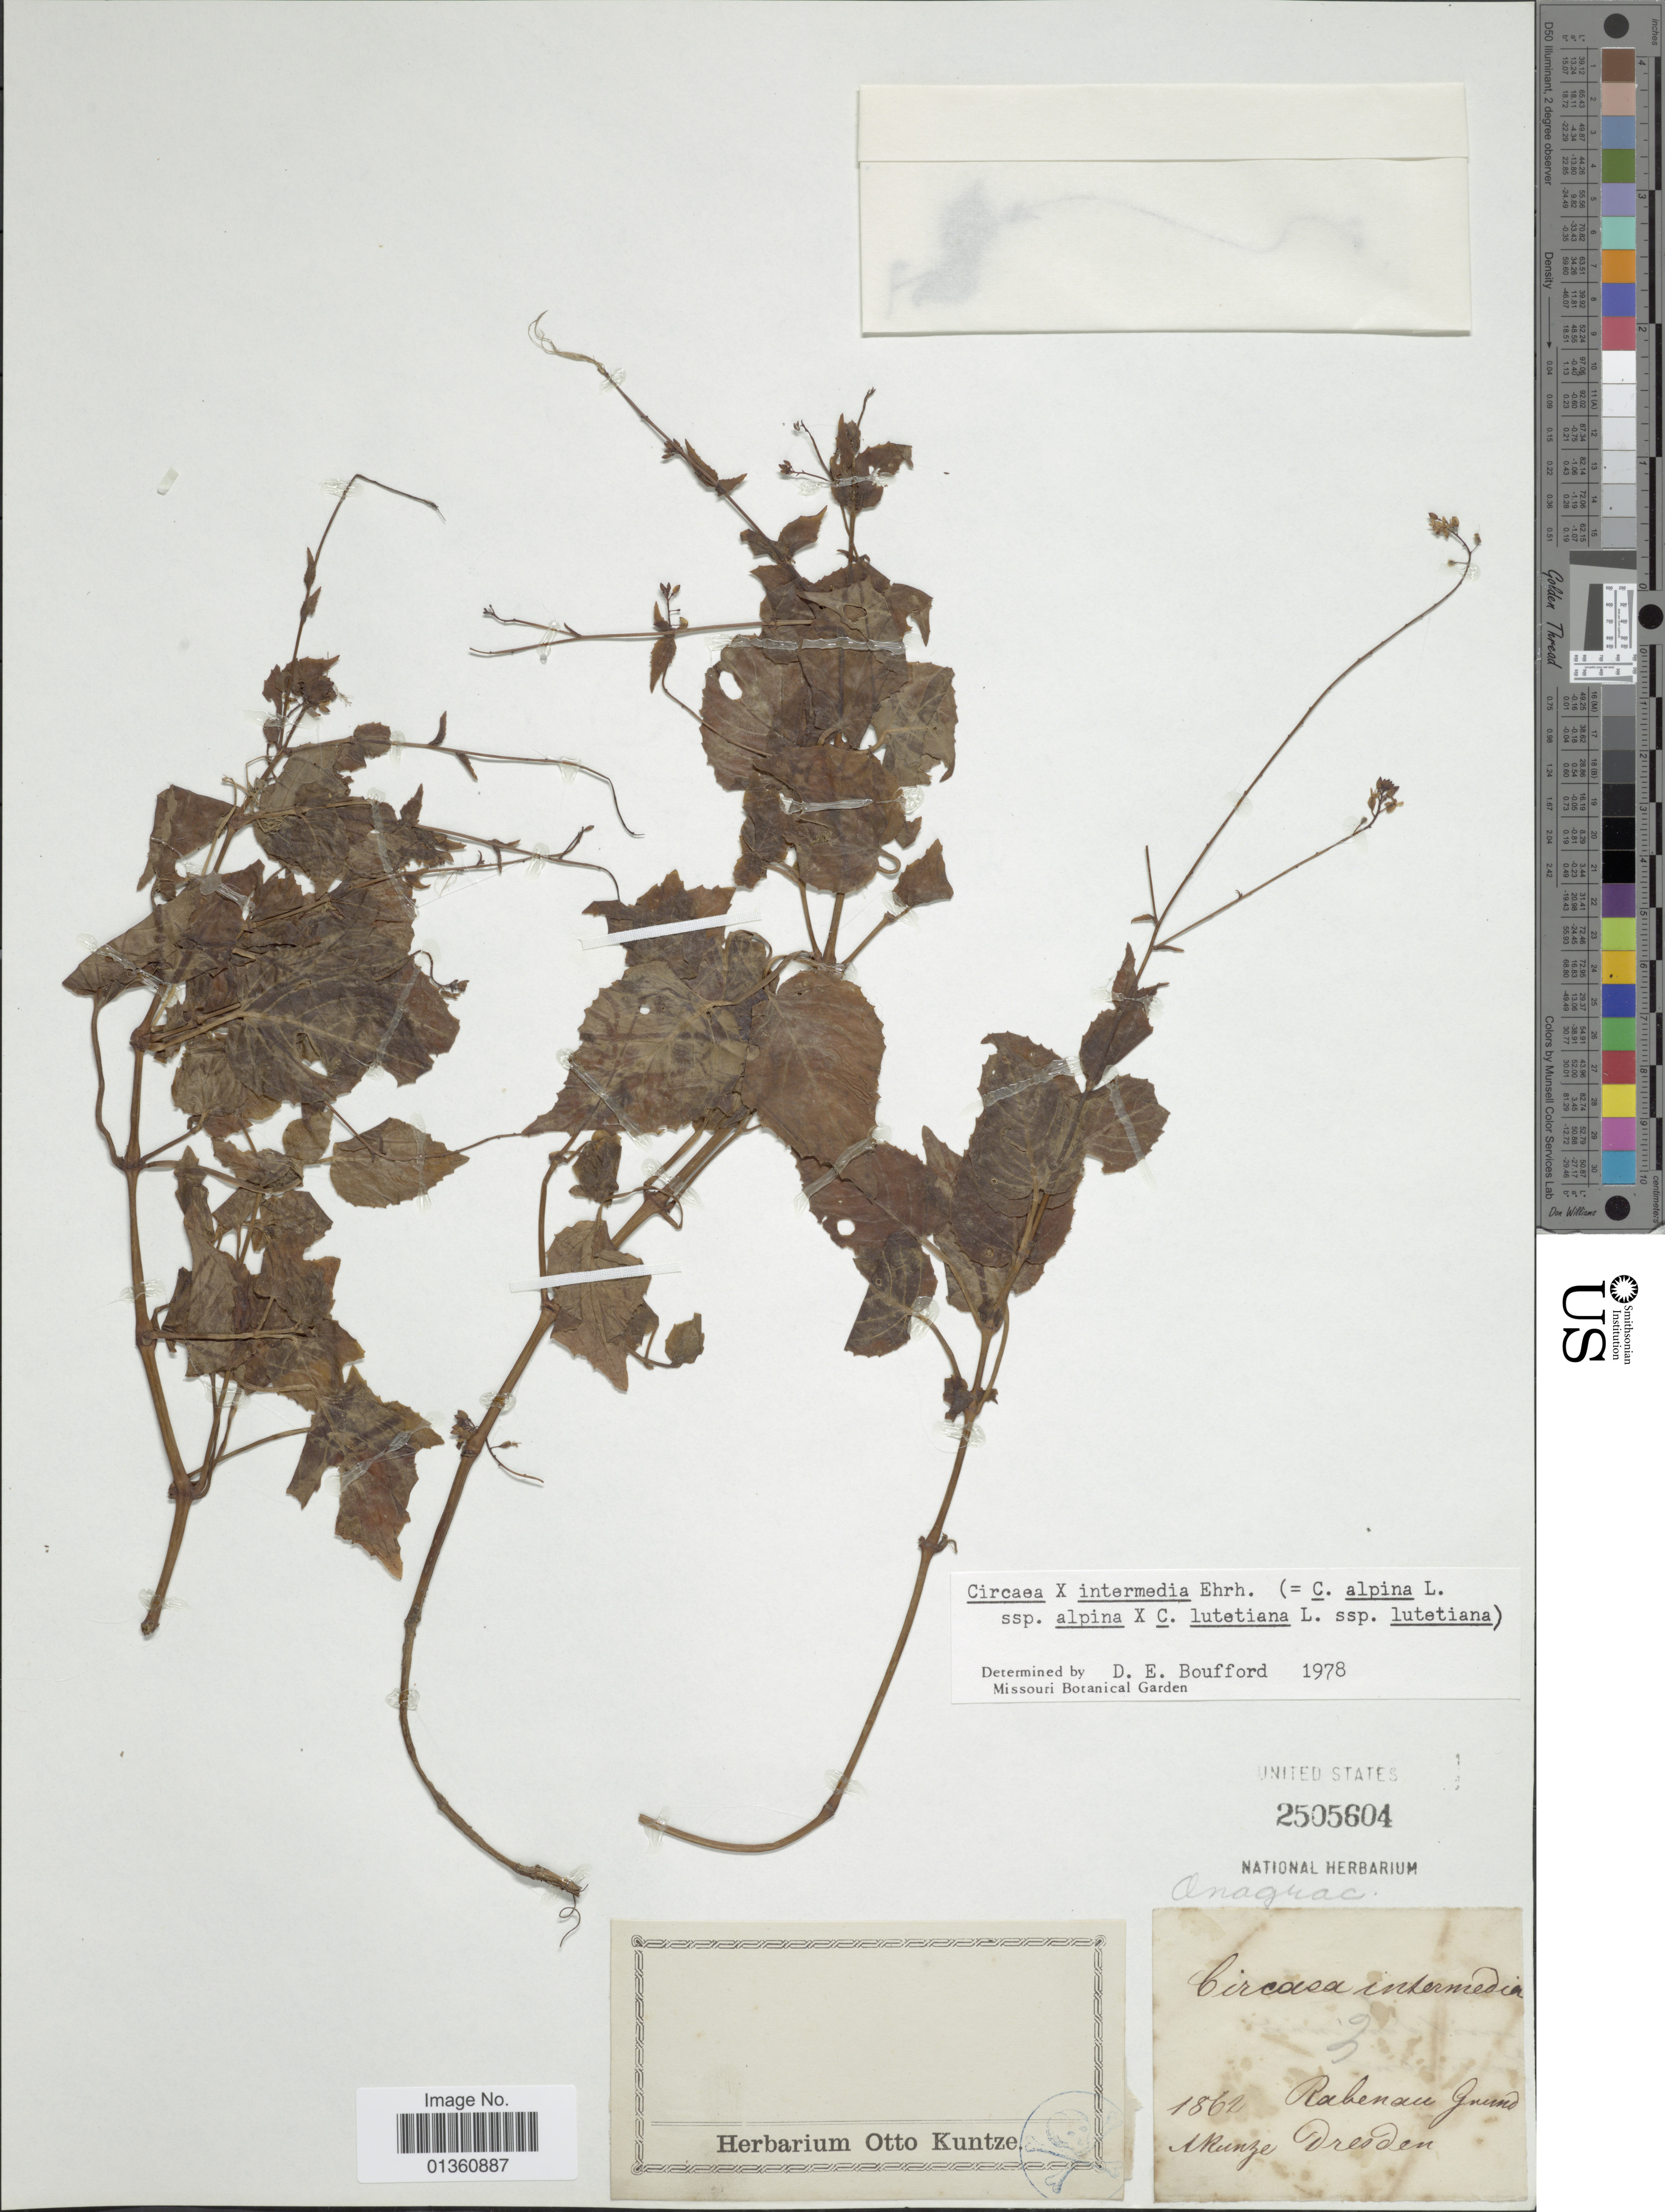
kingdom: Plantae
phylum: Tracheophyta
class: Magnoliopsida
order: Myrtales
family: Onagraceae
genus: Circaea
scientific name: Circaea x intermedia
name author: Ehrh.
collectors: -- Kunze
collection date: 1862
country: Germany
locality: Rabenau Grund, Dresden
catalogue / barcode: US 2505604